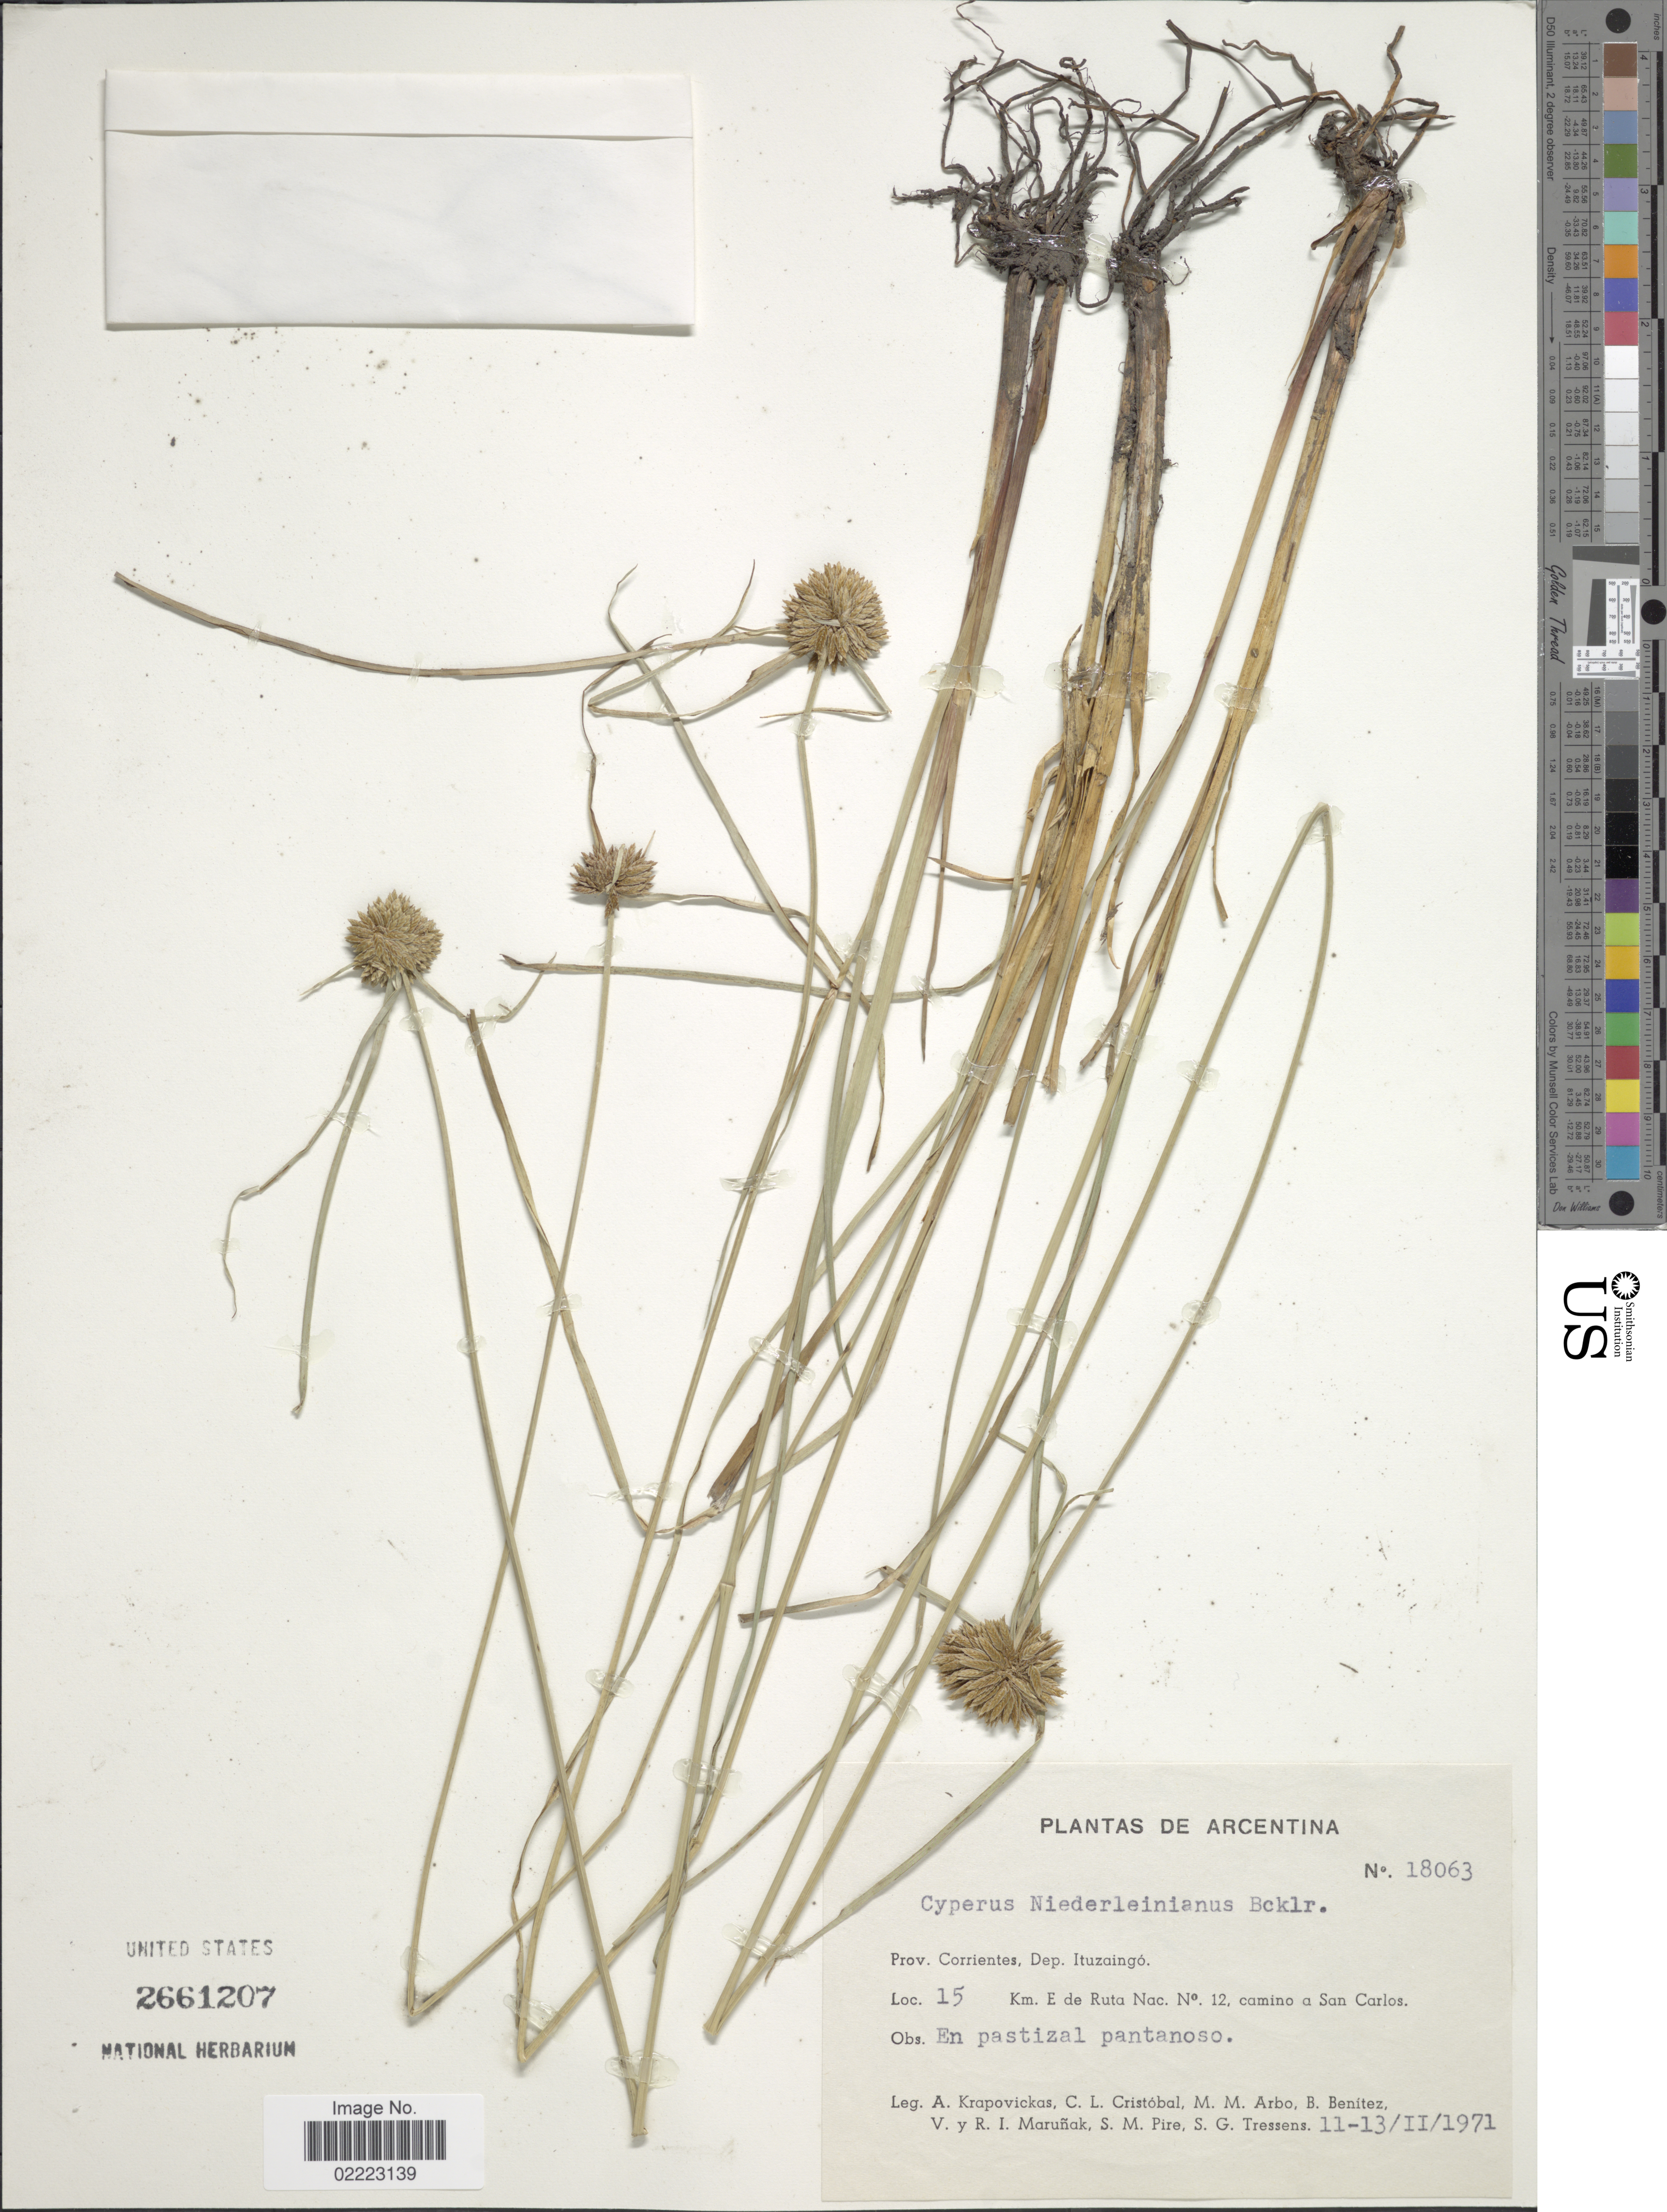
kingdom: Plantae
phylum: Tracheophyta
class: Liliopsida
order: Poales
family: Cyperaceae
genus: Cyperus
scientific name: Cyperus niederleinianus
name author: Boeckeler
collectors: A. Krapovickas, C. L. Cristóbal, M. M. Arbo, B. Benítez & et al.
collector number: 18063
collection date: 1971-02-11/1971-02-13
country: Argentina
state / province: Corrientes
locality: Dep. Ituzaingó, 15 Km E de Ruta Nac N° 12, camino a San Carlos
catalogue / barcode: US 2661207